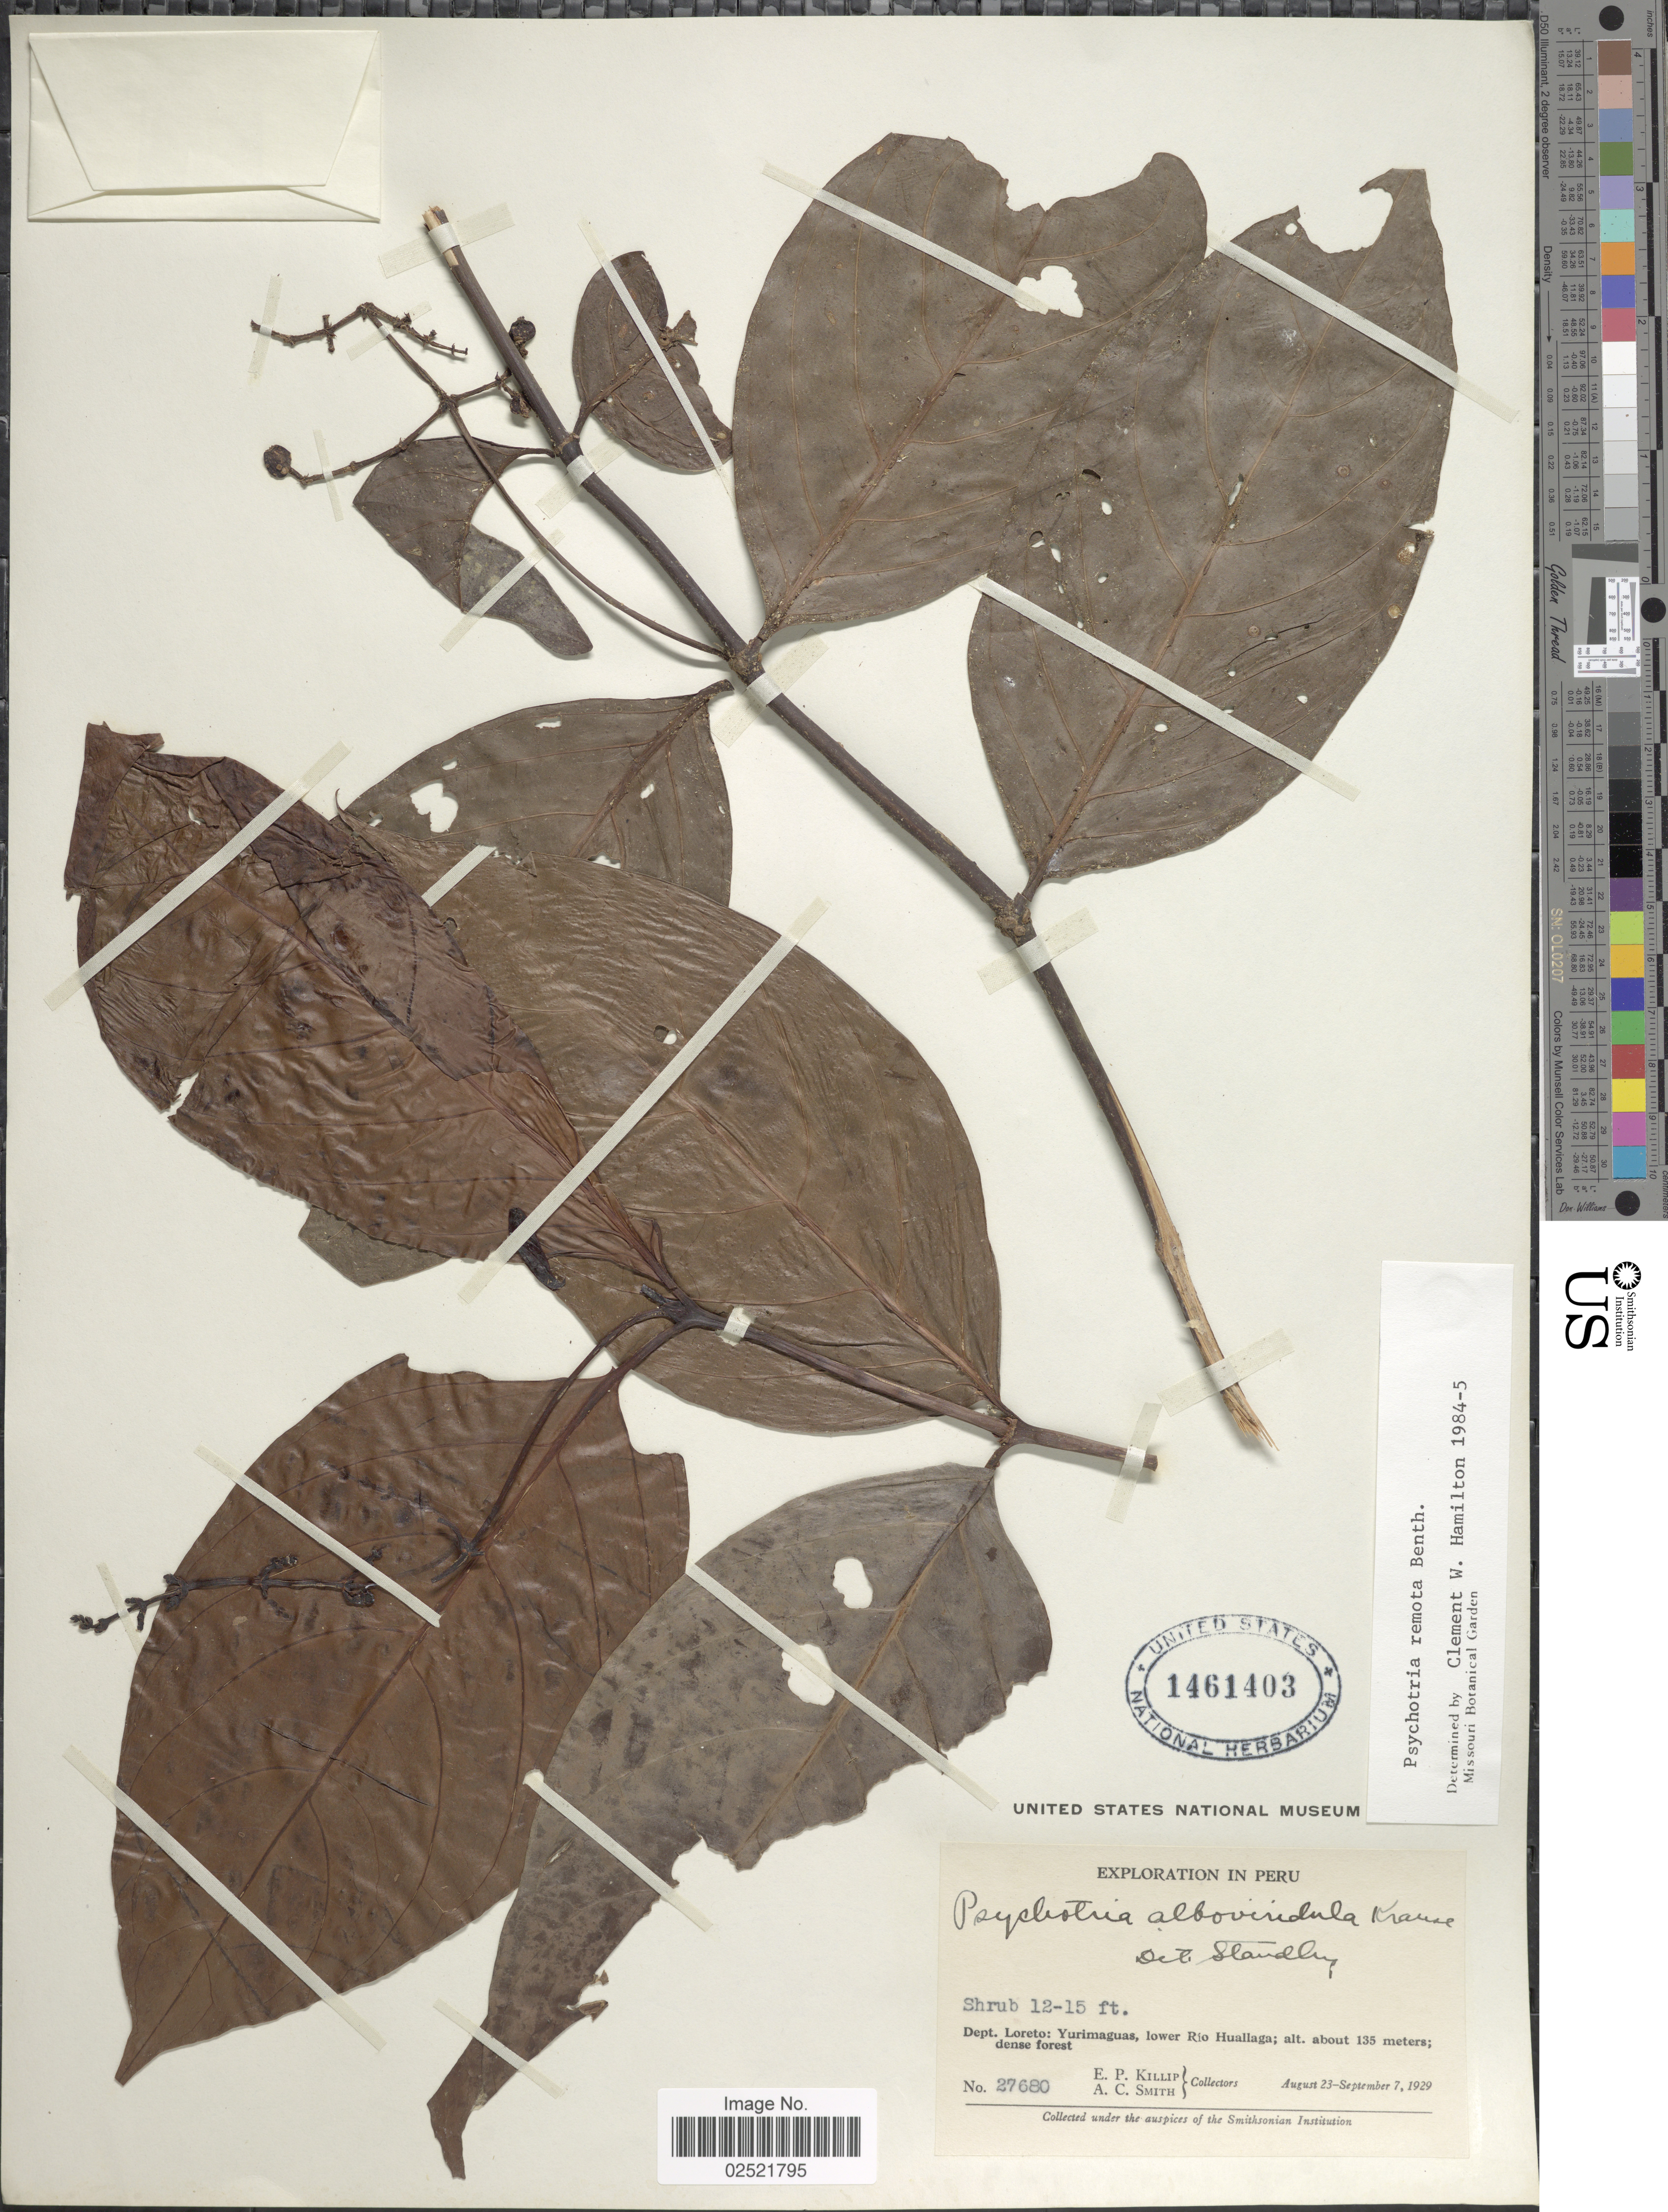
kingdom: Plantae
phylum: Tracheophyta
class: Magnoliopsida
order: Gentianales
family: Rubiaceae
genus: Psychotria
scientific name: Psychotria remota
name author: Benth.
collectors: E. P. Killip & A. C. Smith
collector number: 27680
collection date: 1929-08-23/1929-09-07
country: Peru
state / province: Loreto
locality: Yurimaguas, lower Rio Huallaga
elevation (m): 135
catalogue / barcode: US 1461403